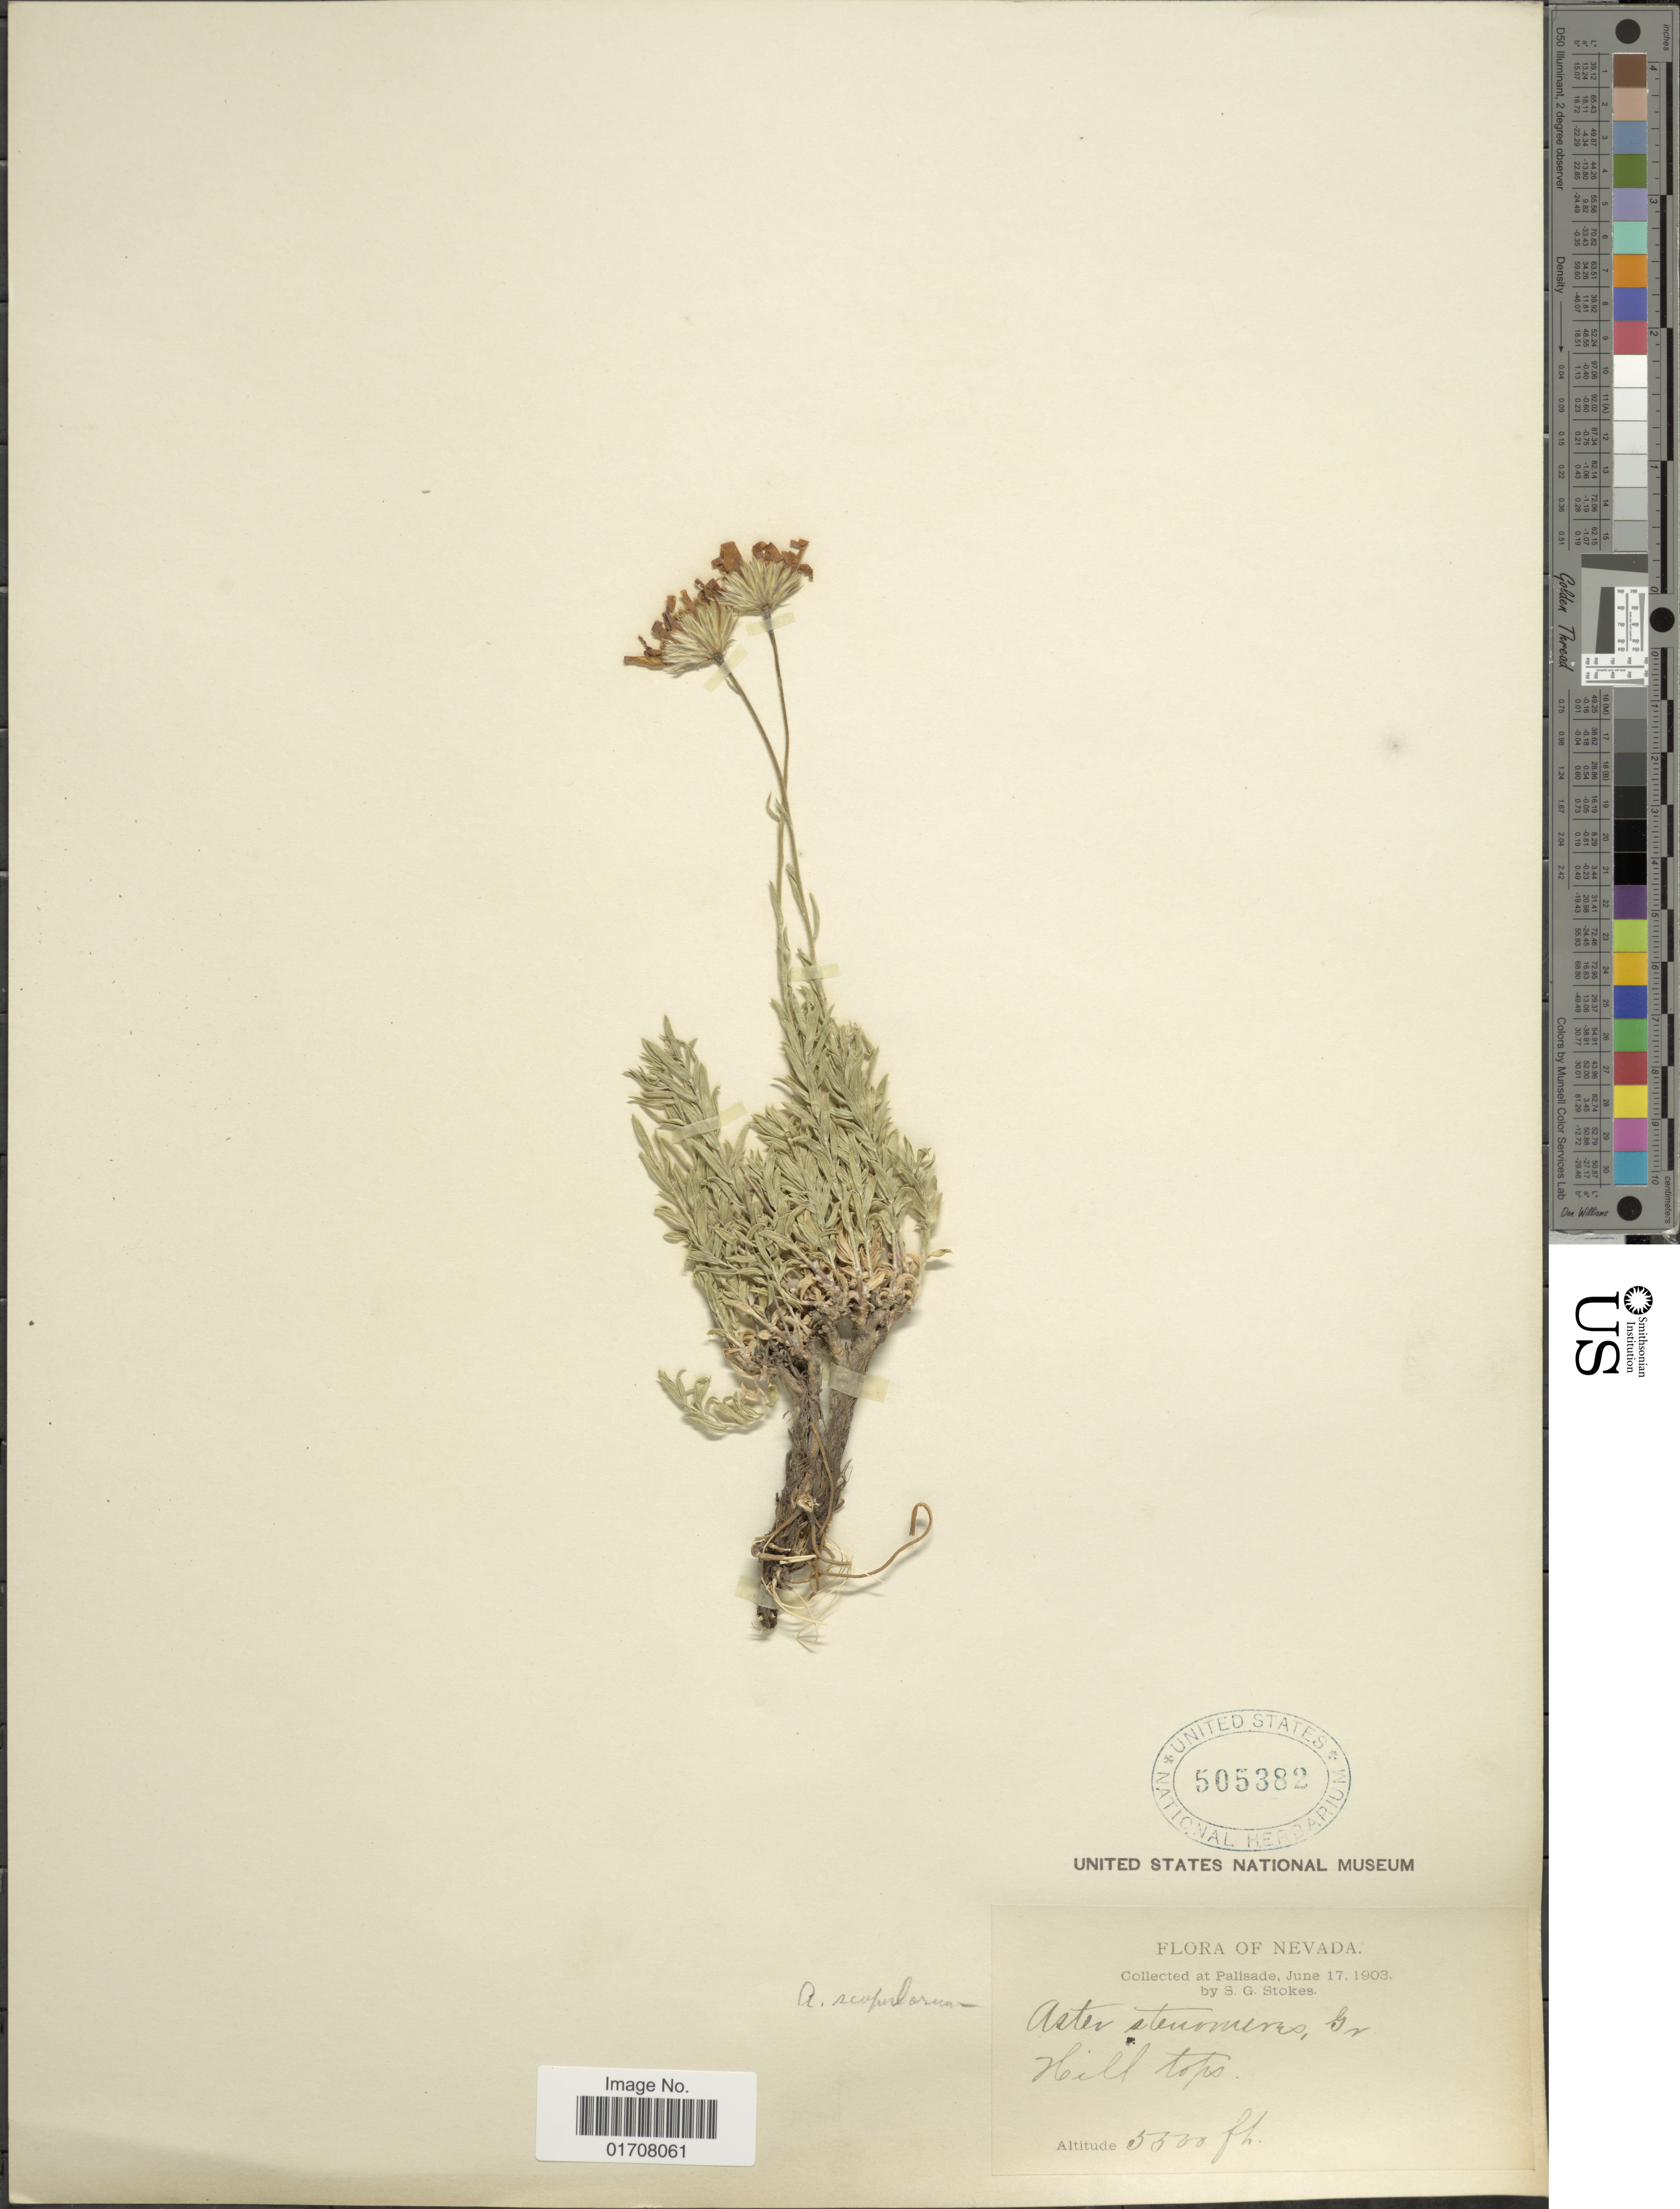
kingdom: Plantae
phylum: Tracheophyta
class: Magnoliopsida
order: Asterales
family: Asteraceae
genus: Ionactis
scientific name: Ionactis alpina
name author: (Nutt.) Greene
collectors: S. G. Stokes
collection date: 1903-06-17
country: United States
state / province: Nevada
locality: Palisade, Hill Tops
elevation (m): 1676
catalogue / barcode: US 505382